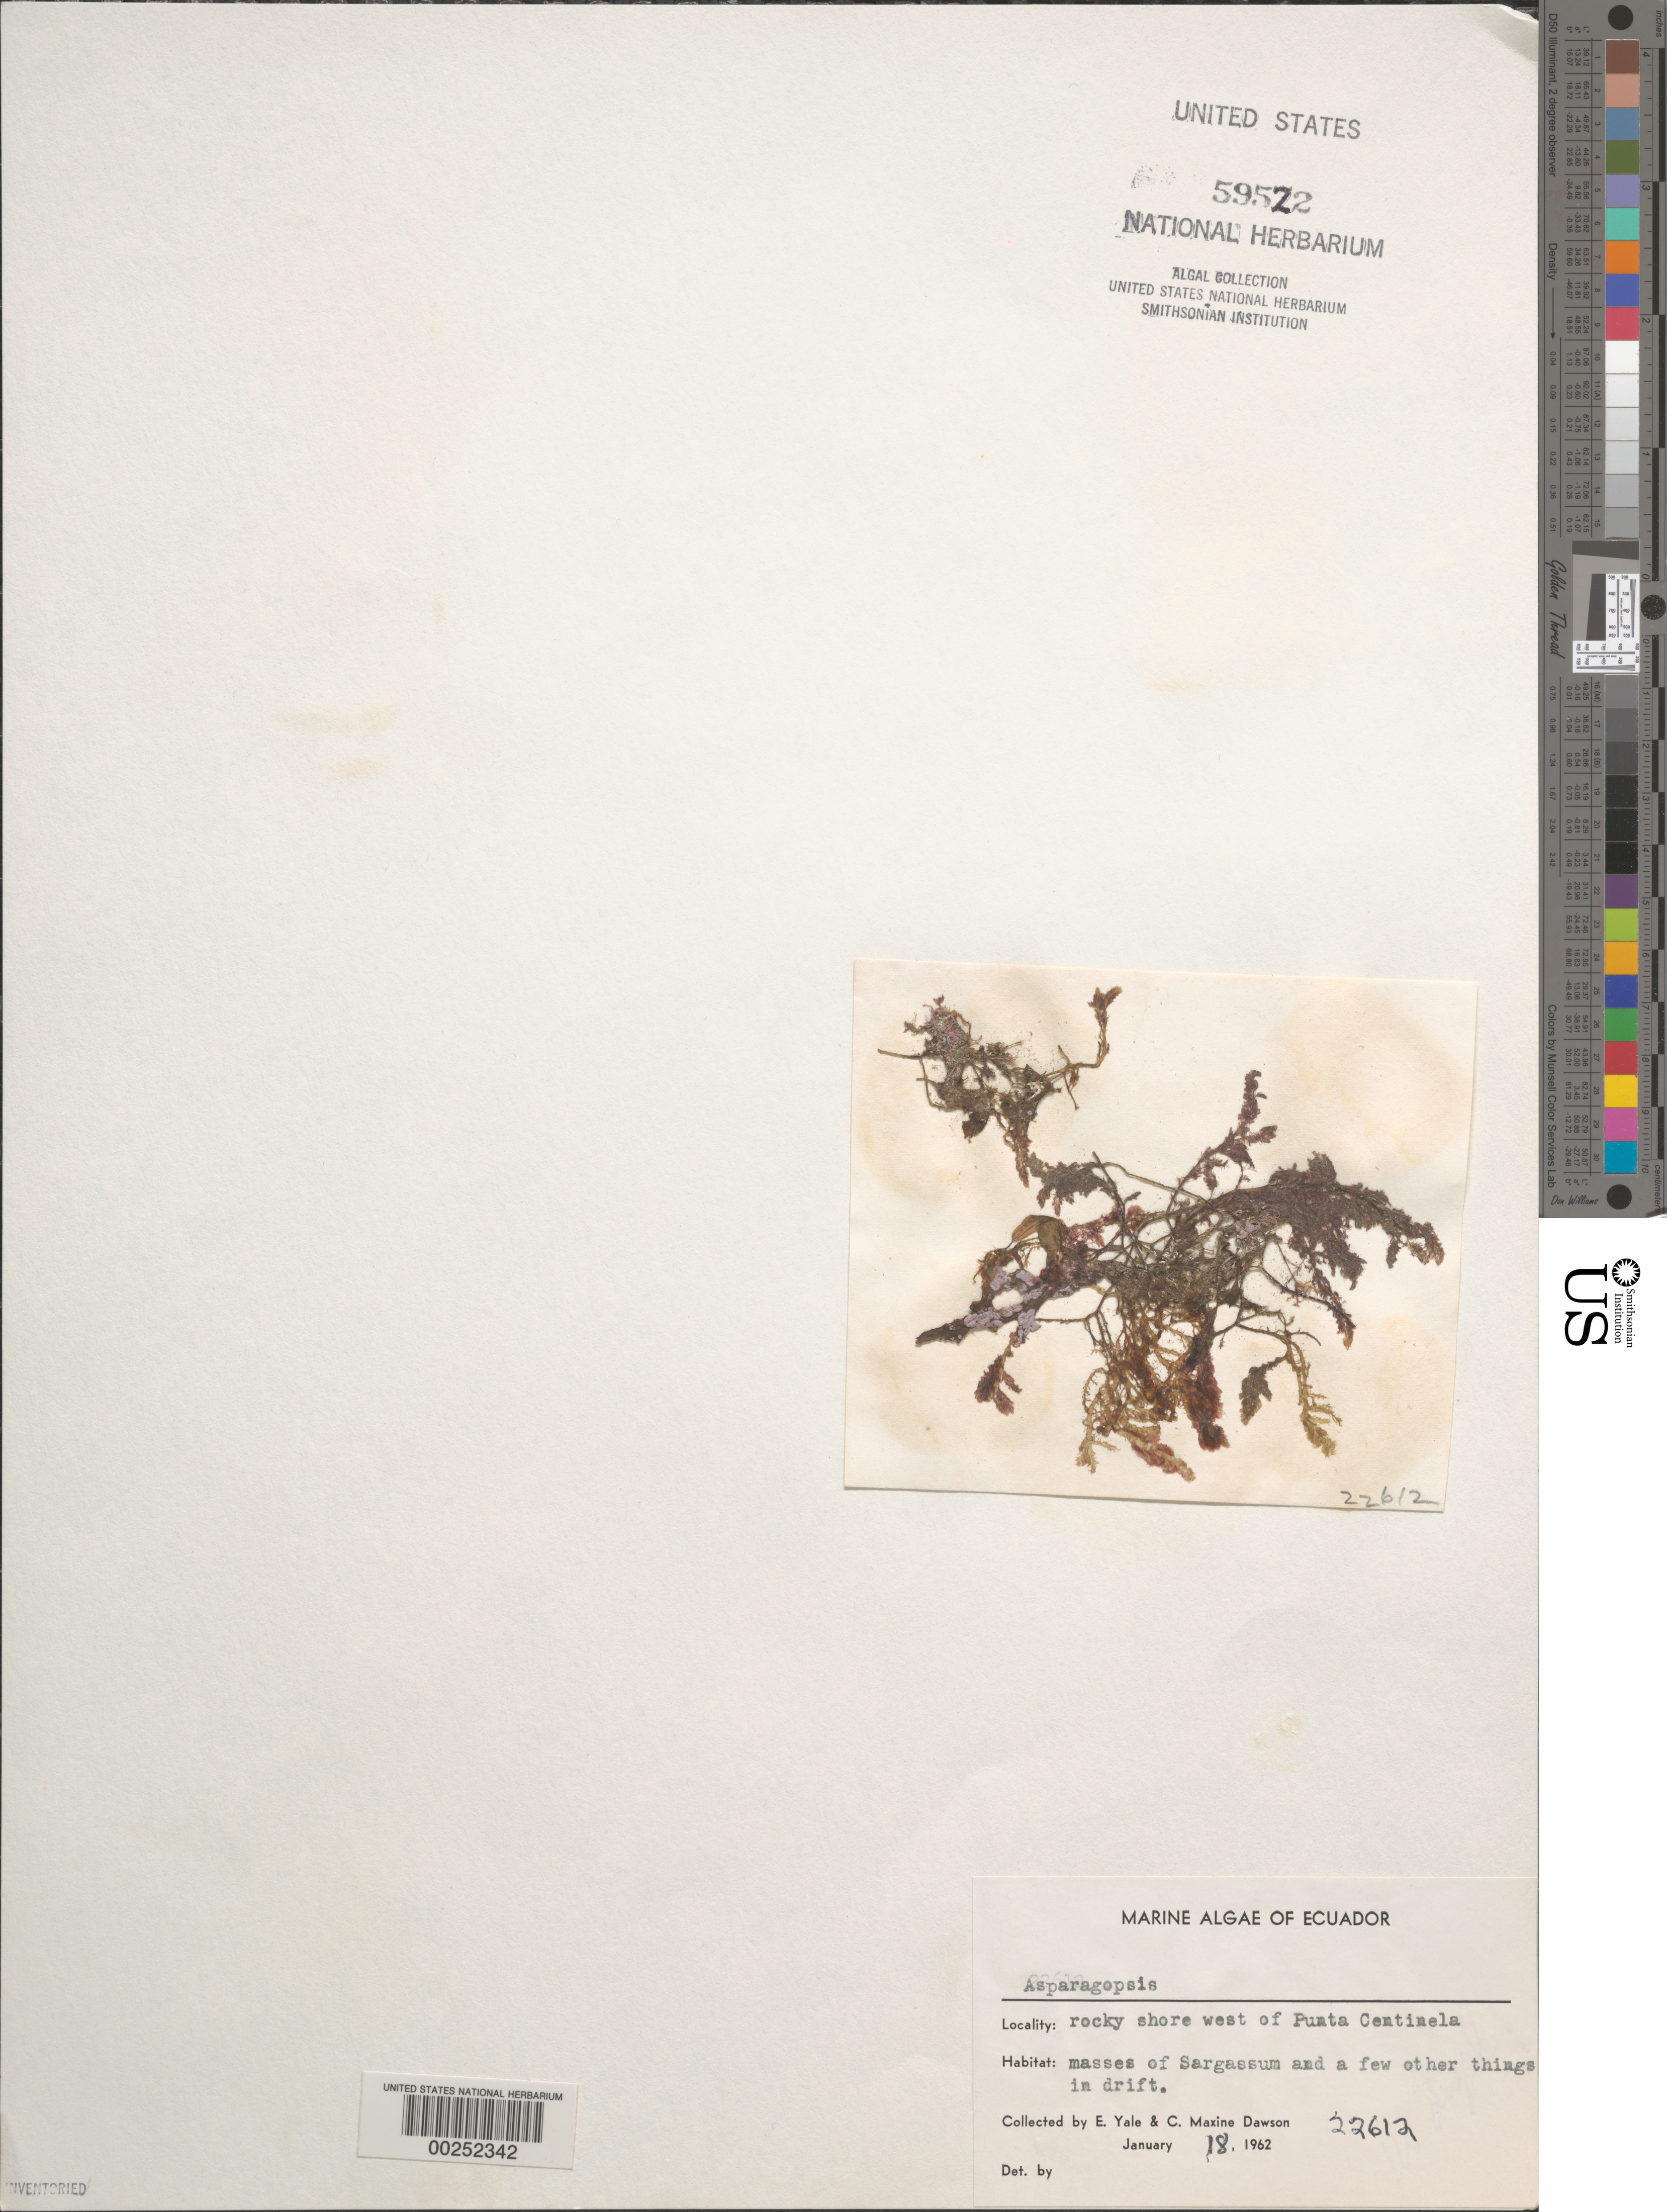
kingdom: Plantae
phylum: Rhodophyta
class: Florideophyceae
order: Bonnemaisoniales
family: Bonnemaisoniaceae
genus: Asparagopsis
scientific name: Asparagopsis sp.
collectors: E. Y. Dawson & C. M. Dawson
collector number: EYD 22612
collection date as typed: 18 Jan 1962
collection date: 1962-01-18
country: Ecuador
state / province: Guayas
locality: West of Punta Centinela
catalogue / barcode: US 59522